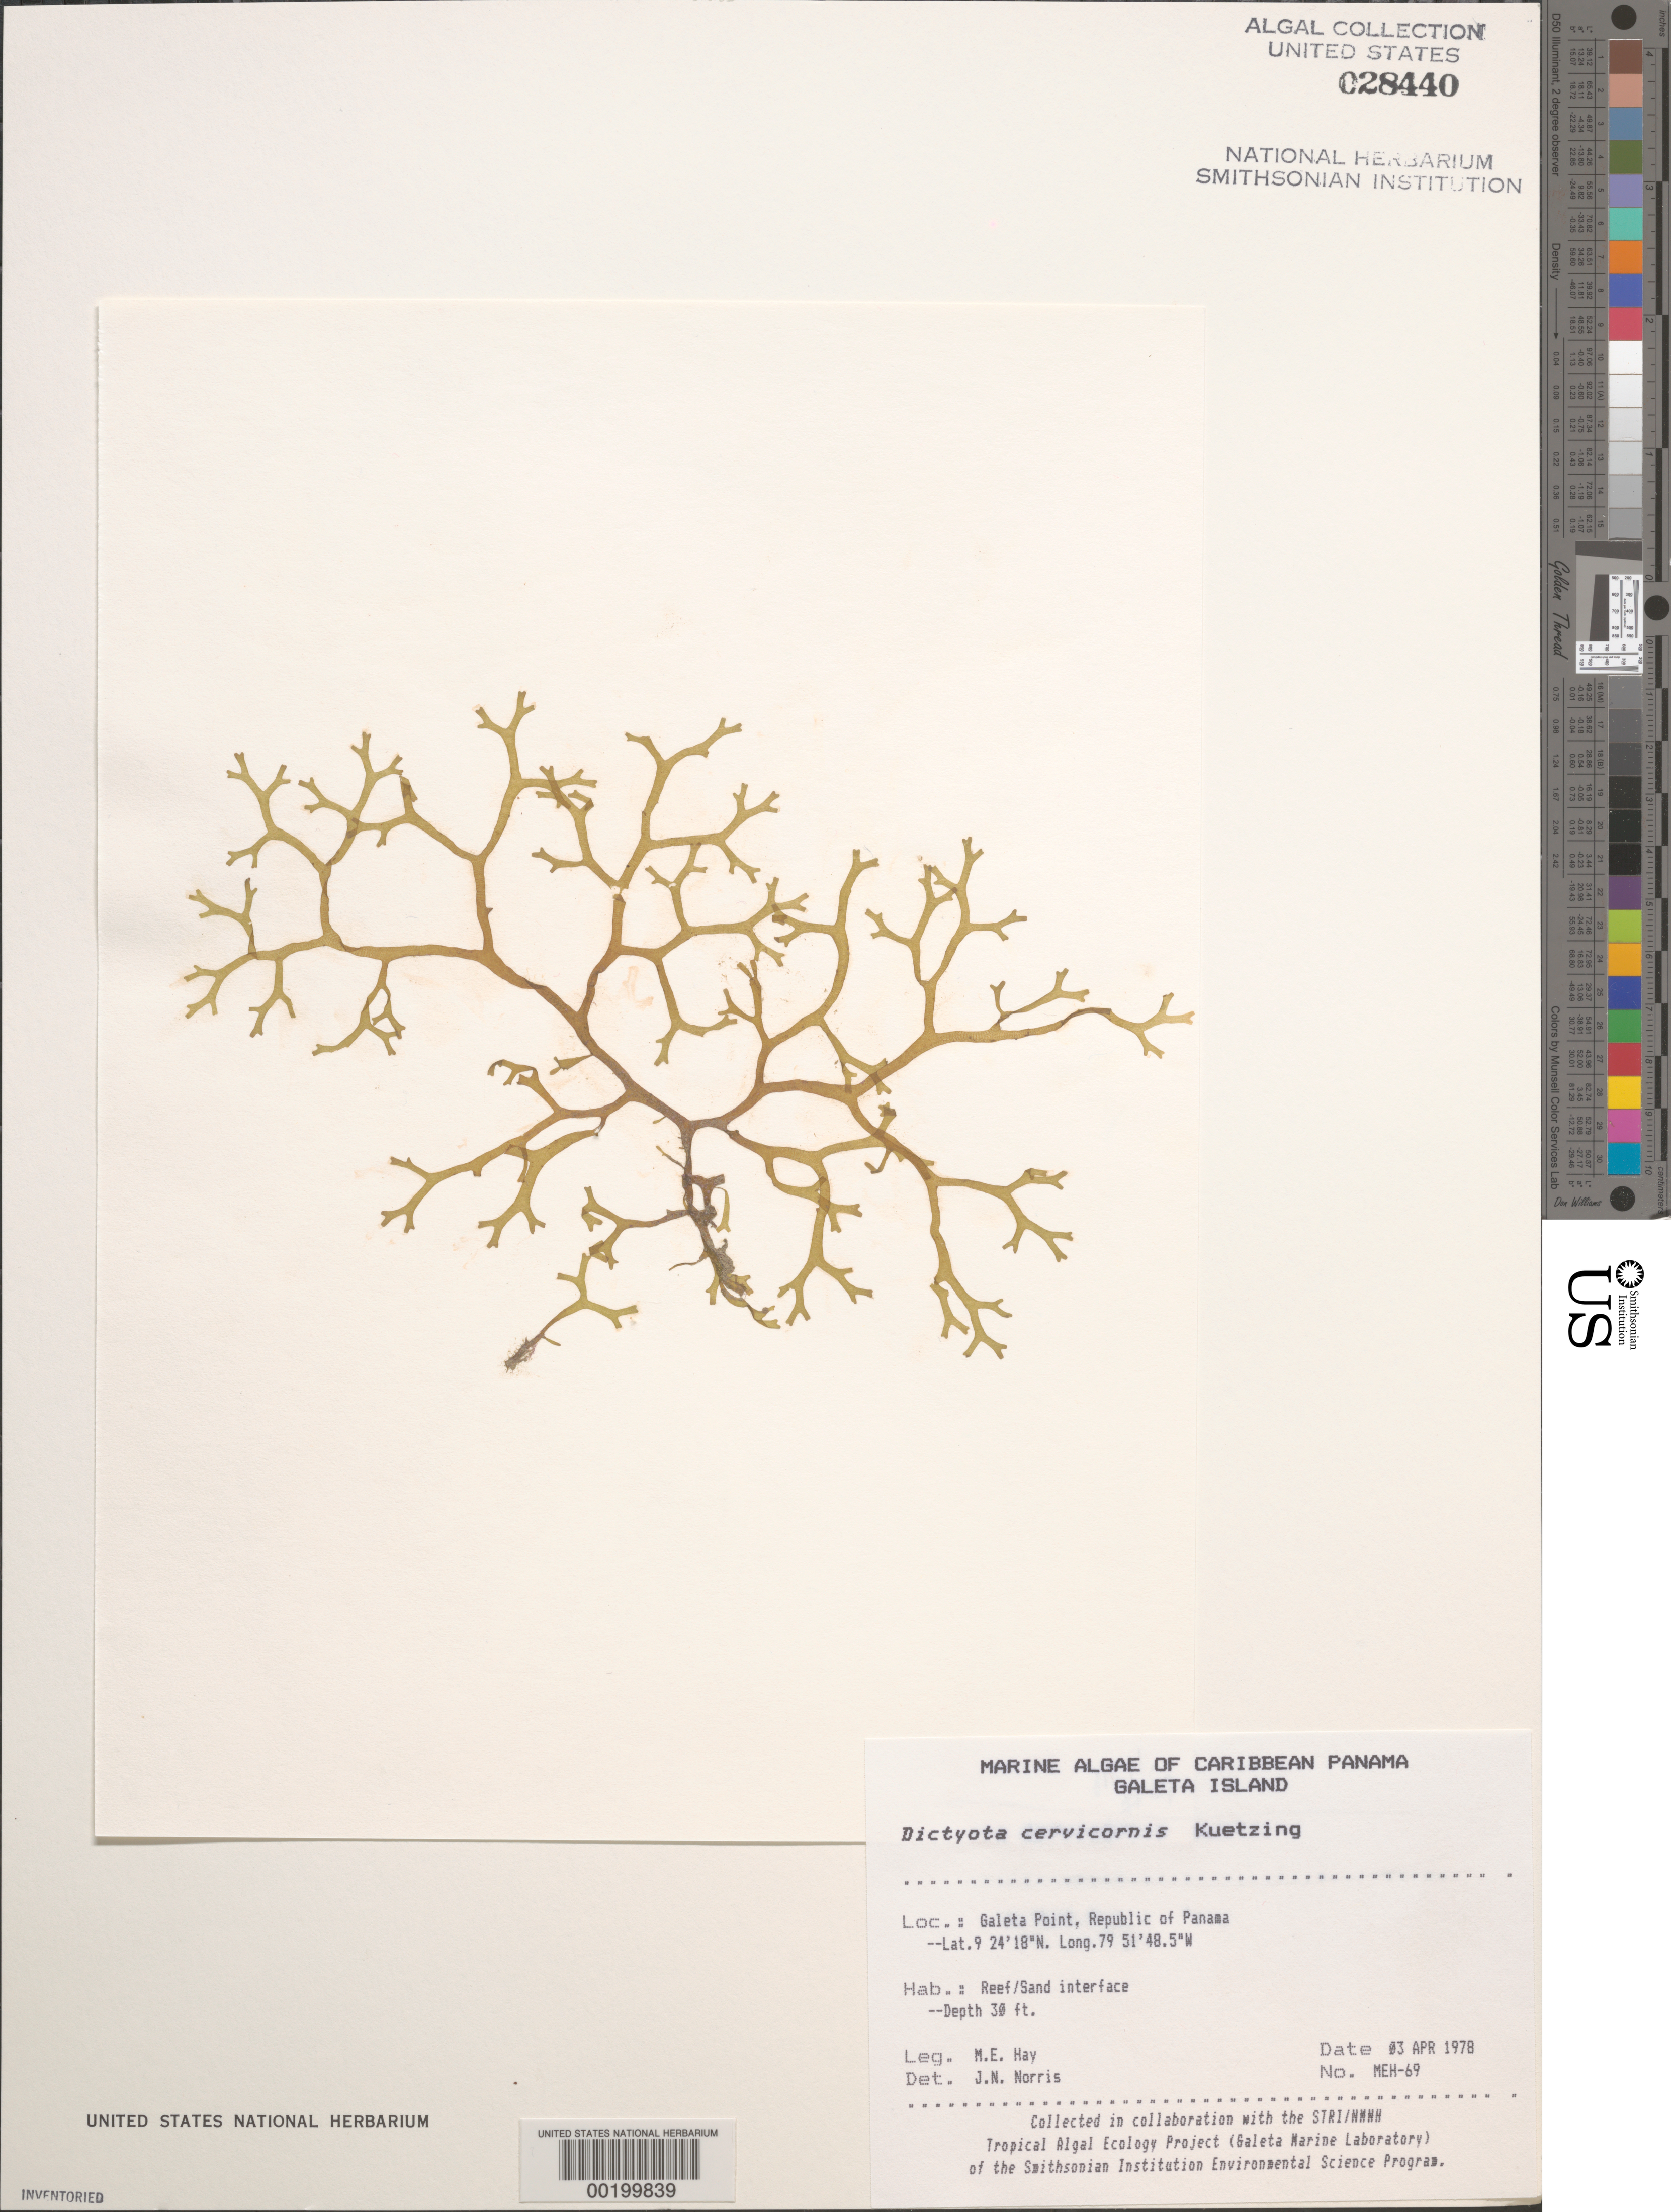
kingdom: Chromista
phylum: Ochrophyta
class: Phaeophyceae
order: Dictyotales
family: Dictyotaceae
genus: Dictyota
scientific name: Dictyota cervicornis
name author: Kütz.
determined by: Norris, James N.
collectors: M. E. Hay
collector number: MEH-69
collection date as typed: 03 Apr 1978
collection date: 1978-04-03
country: Panama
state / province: Colón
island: Galeta Island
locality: Galeta Point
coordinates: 9 24' 18" N, 79 51' 48.5" W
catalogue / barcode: US 28440